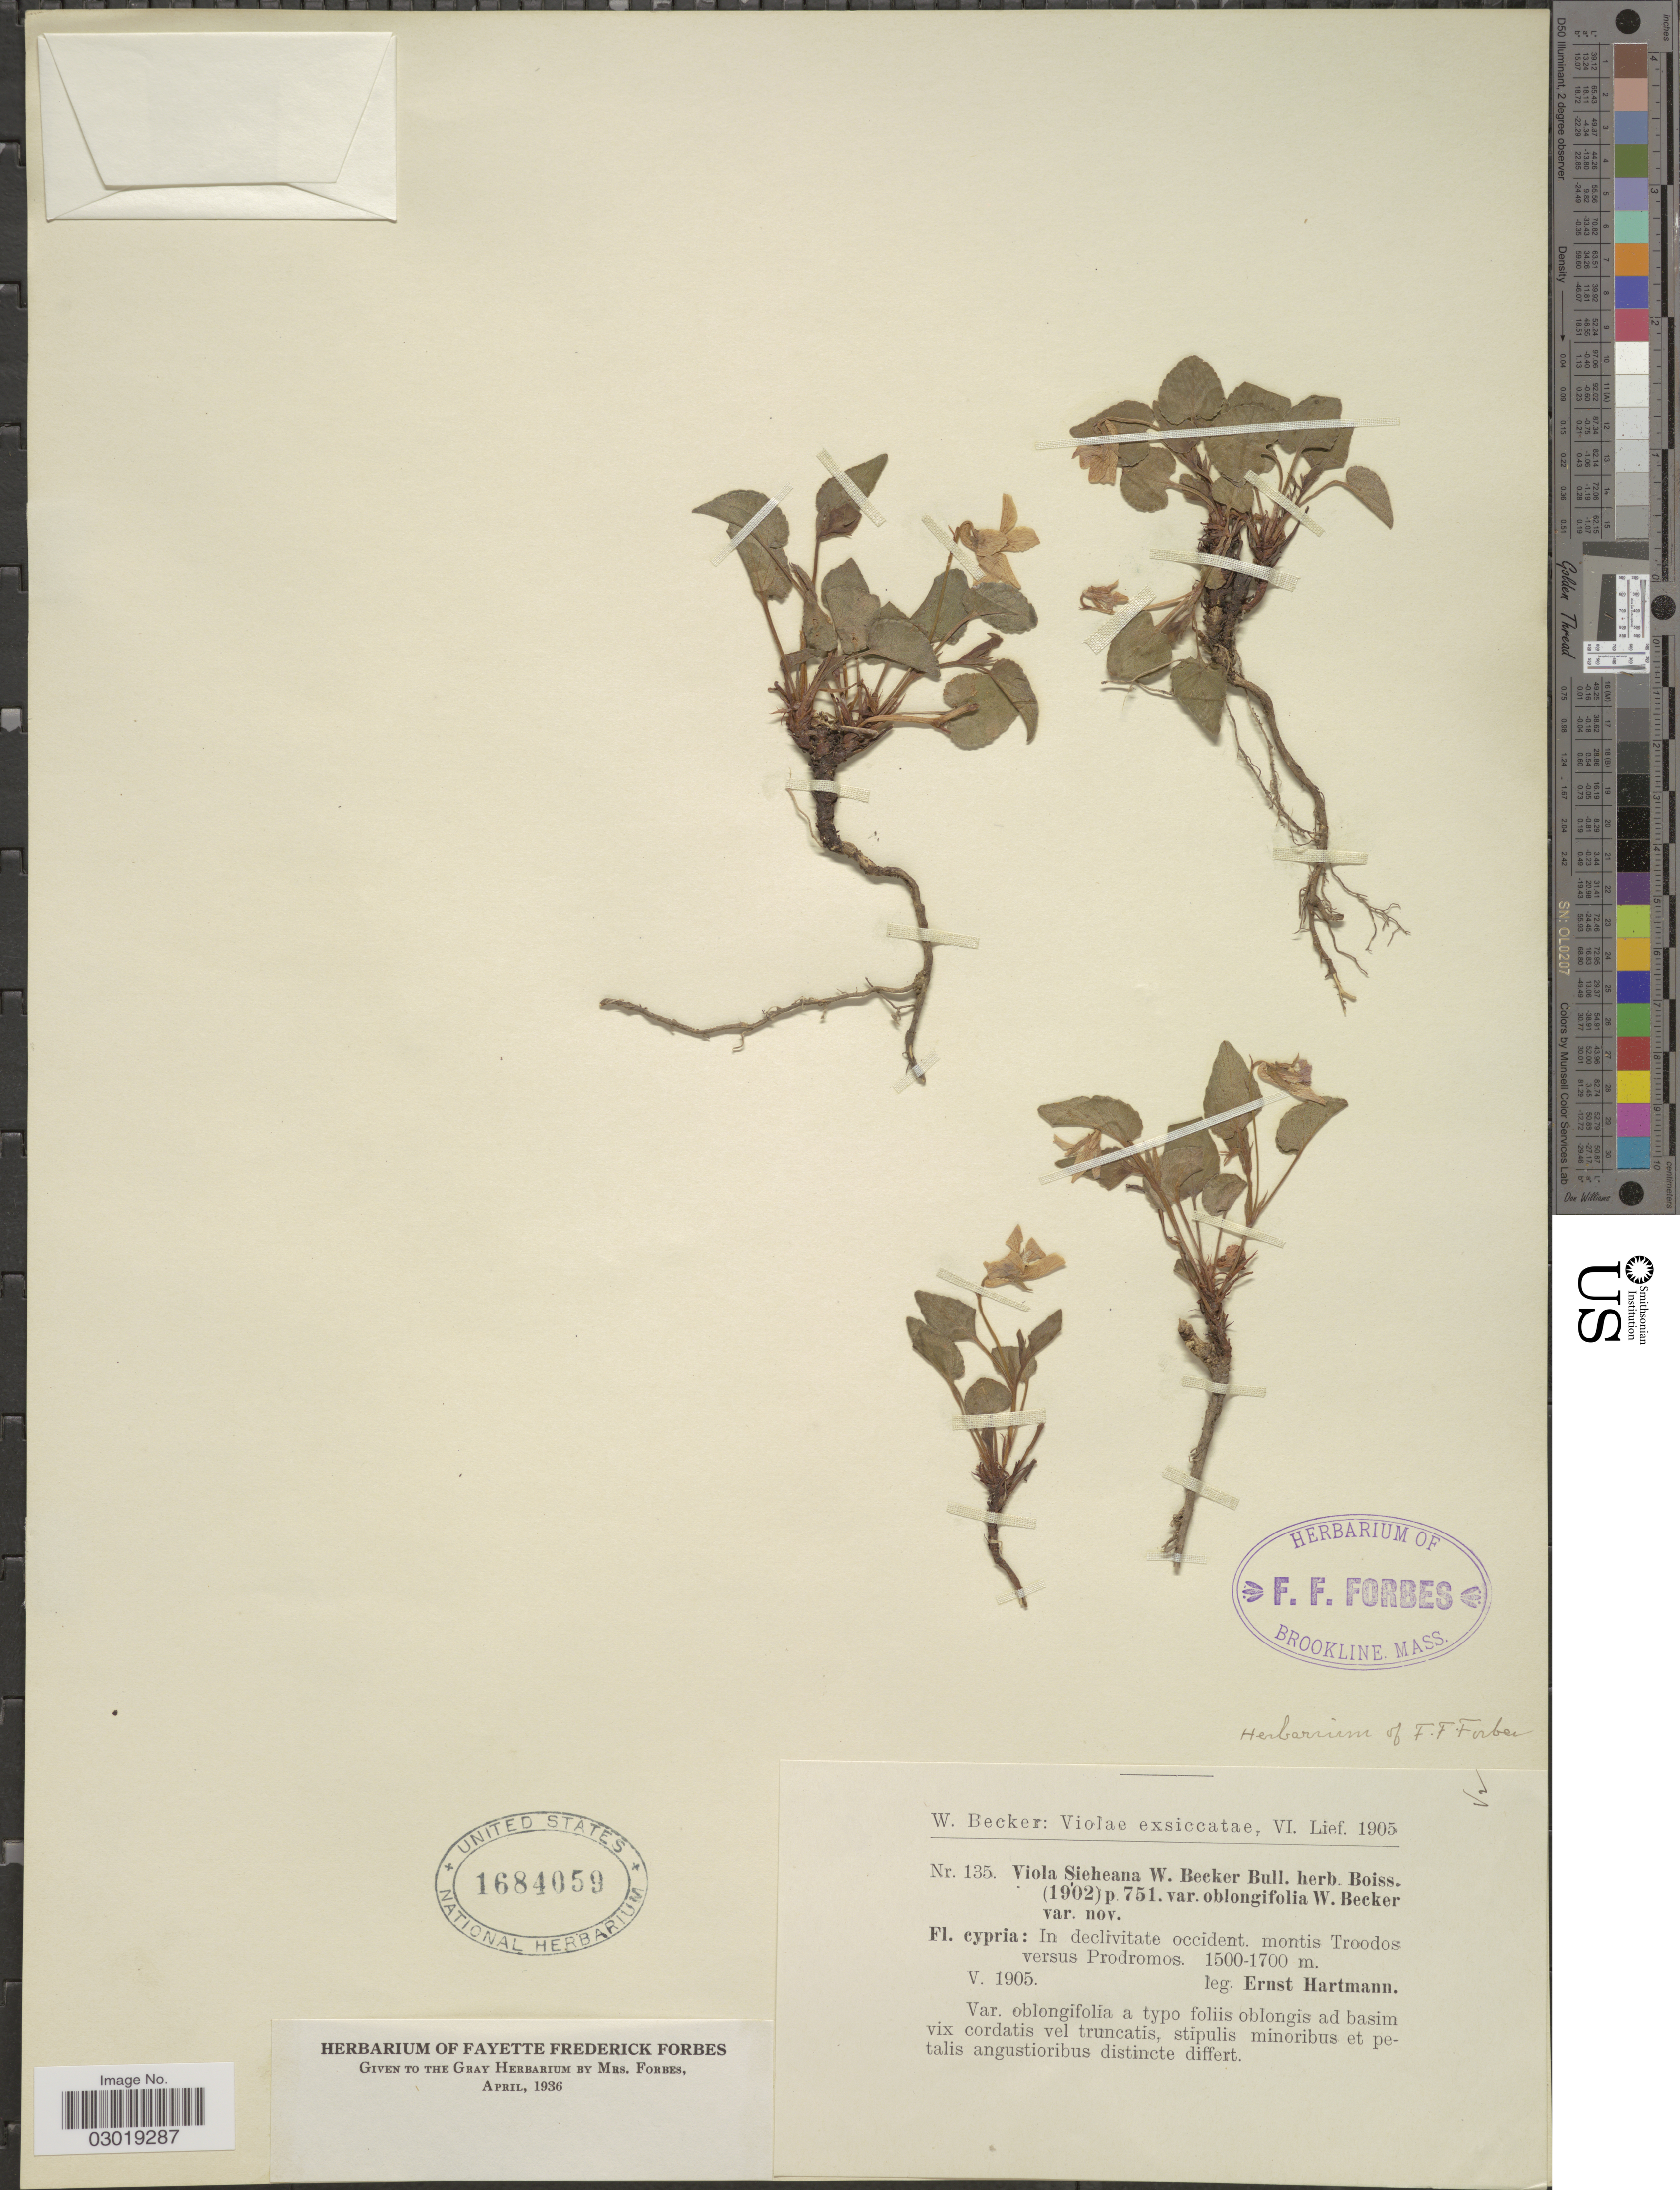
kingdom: Plantae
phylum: Tracheophyta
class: Magnoliopsida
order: Malpighiales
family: Violaceae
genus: Viola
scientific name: Viola sieheana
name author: W. Becker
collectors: E. Hartmann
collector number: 135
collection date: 1905-05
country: Cyprus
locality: Cypria: In declivitate occident. montis Troodos verus Prodromos.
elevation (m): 1500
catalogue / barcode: US 1684059